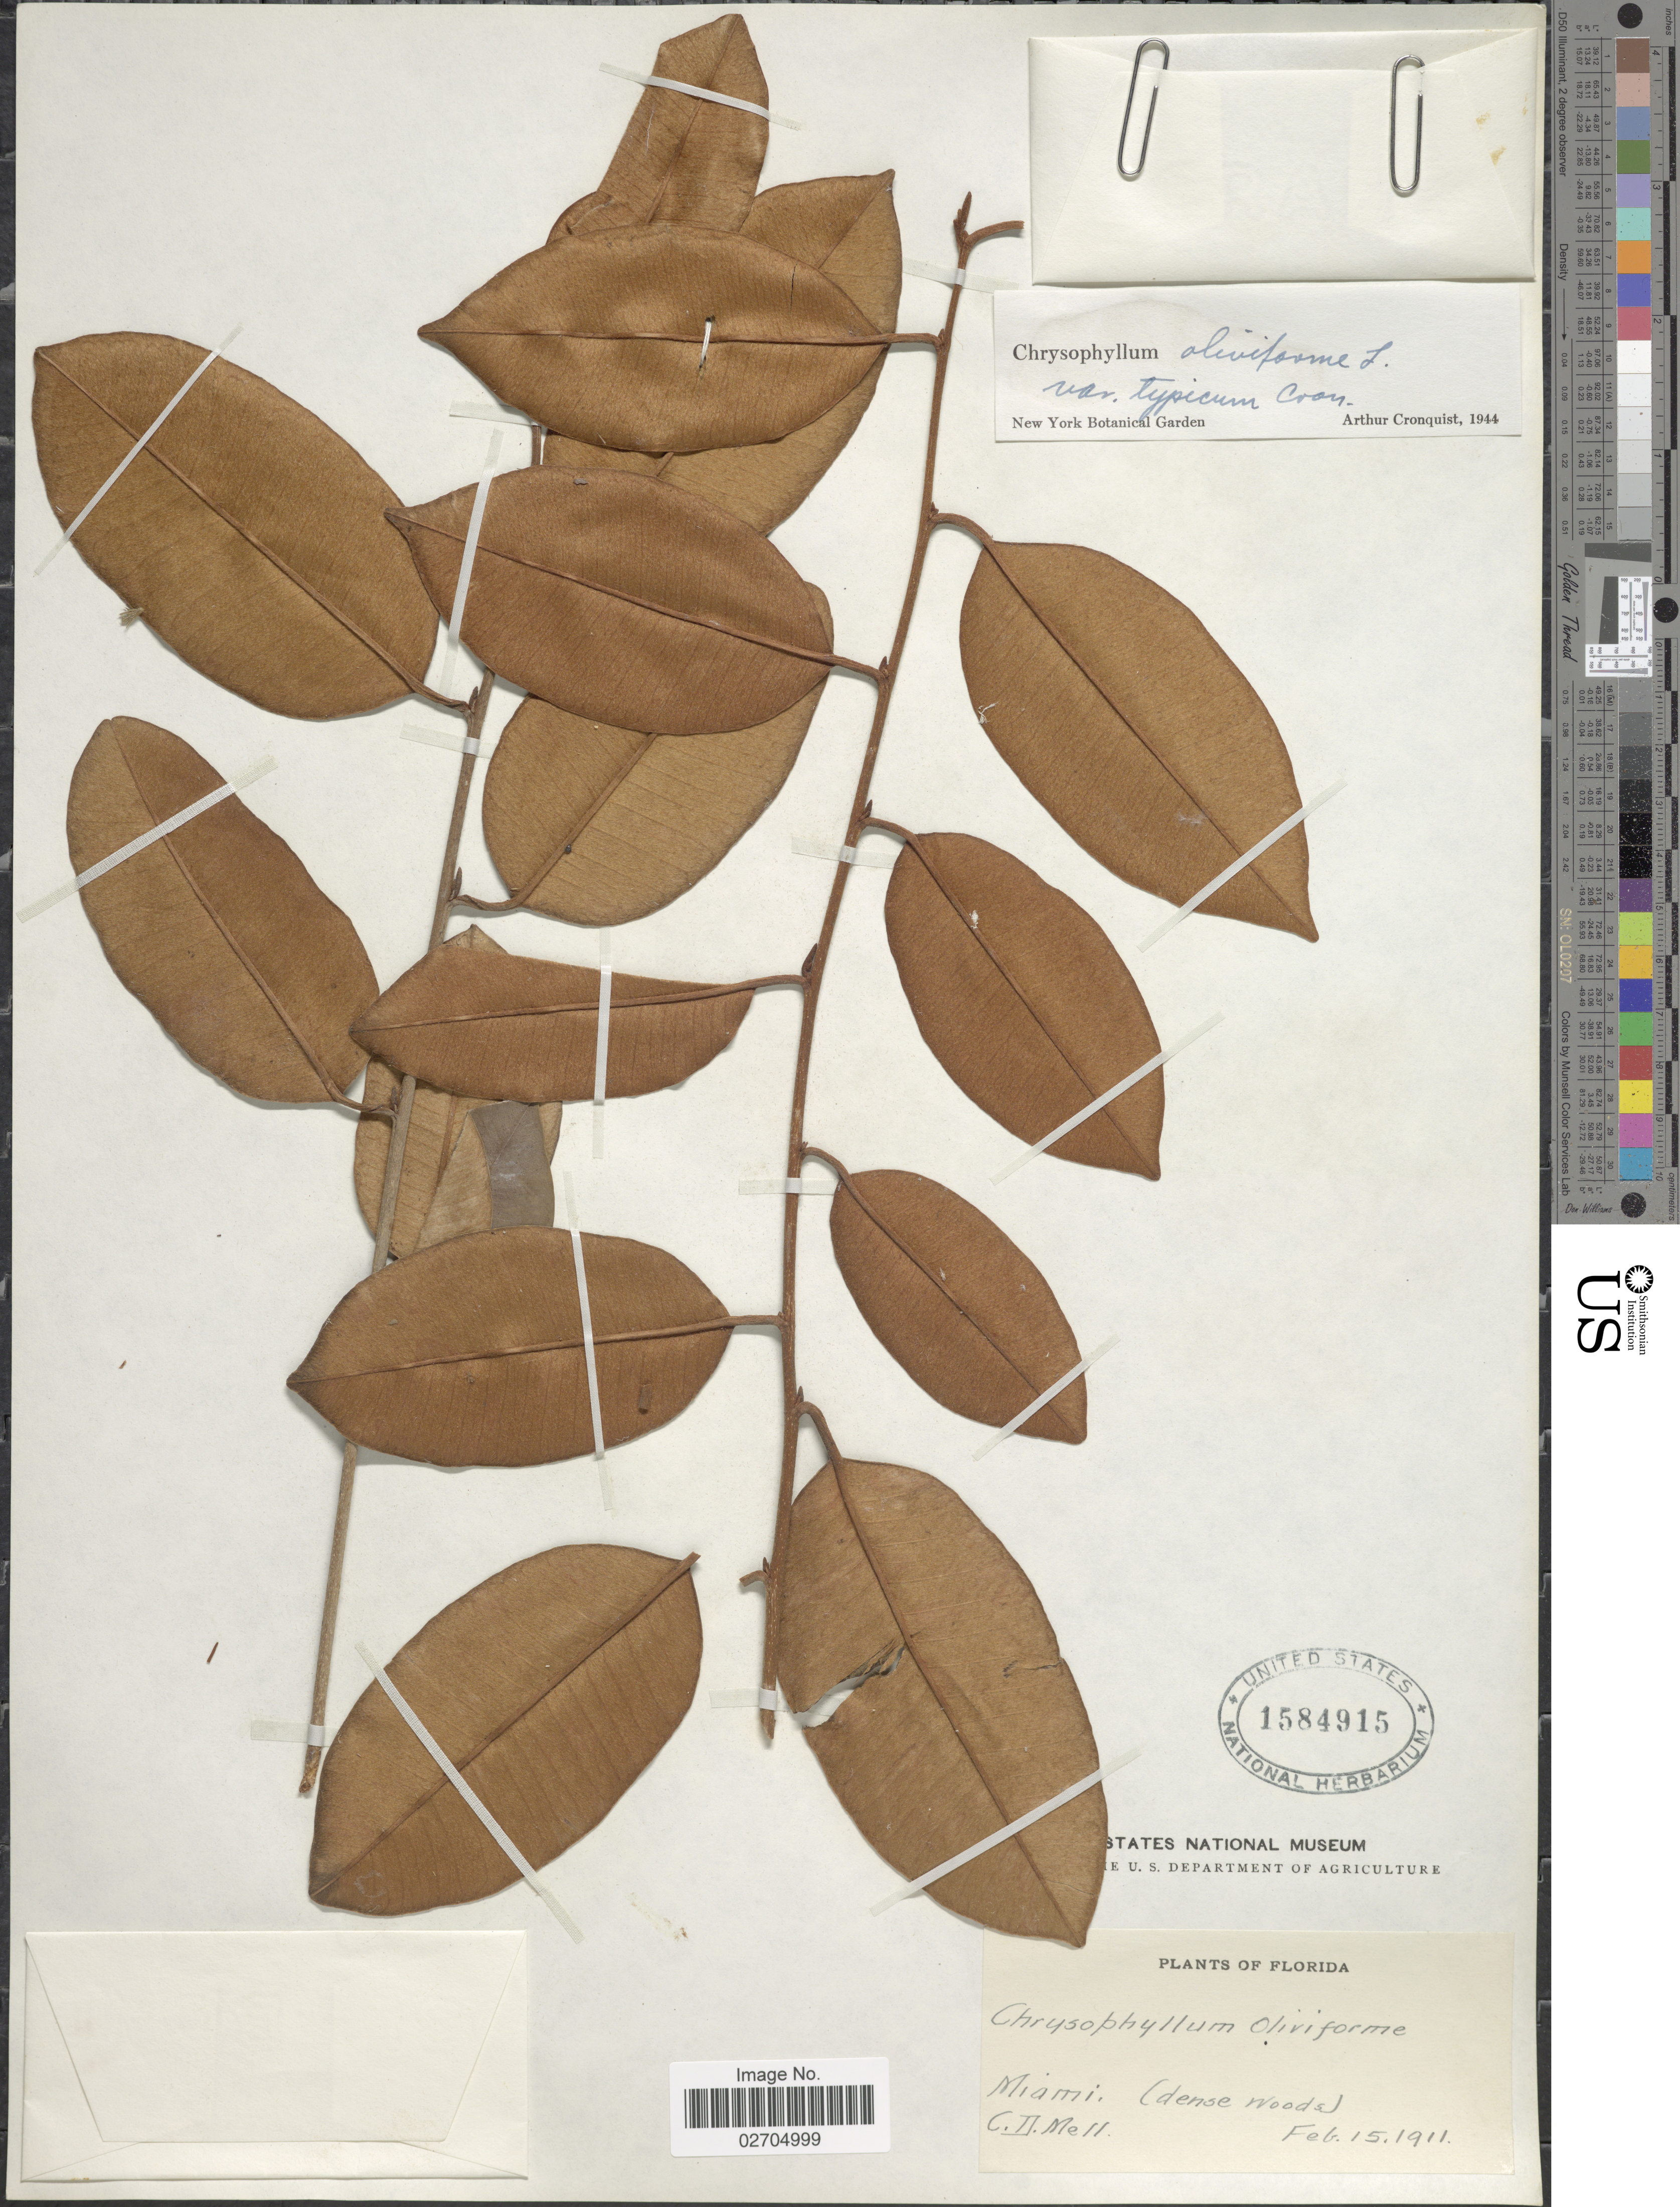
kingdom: Plantae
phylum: Tracheophyta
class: Magnoliopsida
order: Ericales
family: Sapotaceae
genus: Chrysophyllum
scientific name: Chrysophyllum oliviforme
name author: L.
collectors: C. D. Mell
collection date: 1911-02-15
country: United States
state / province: Florida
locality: Miami.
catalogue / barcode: US 1584915